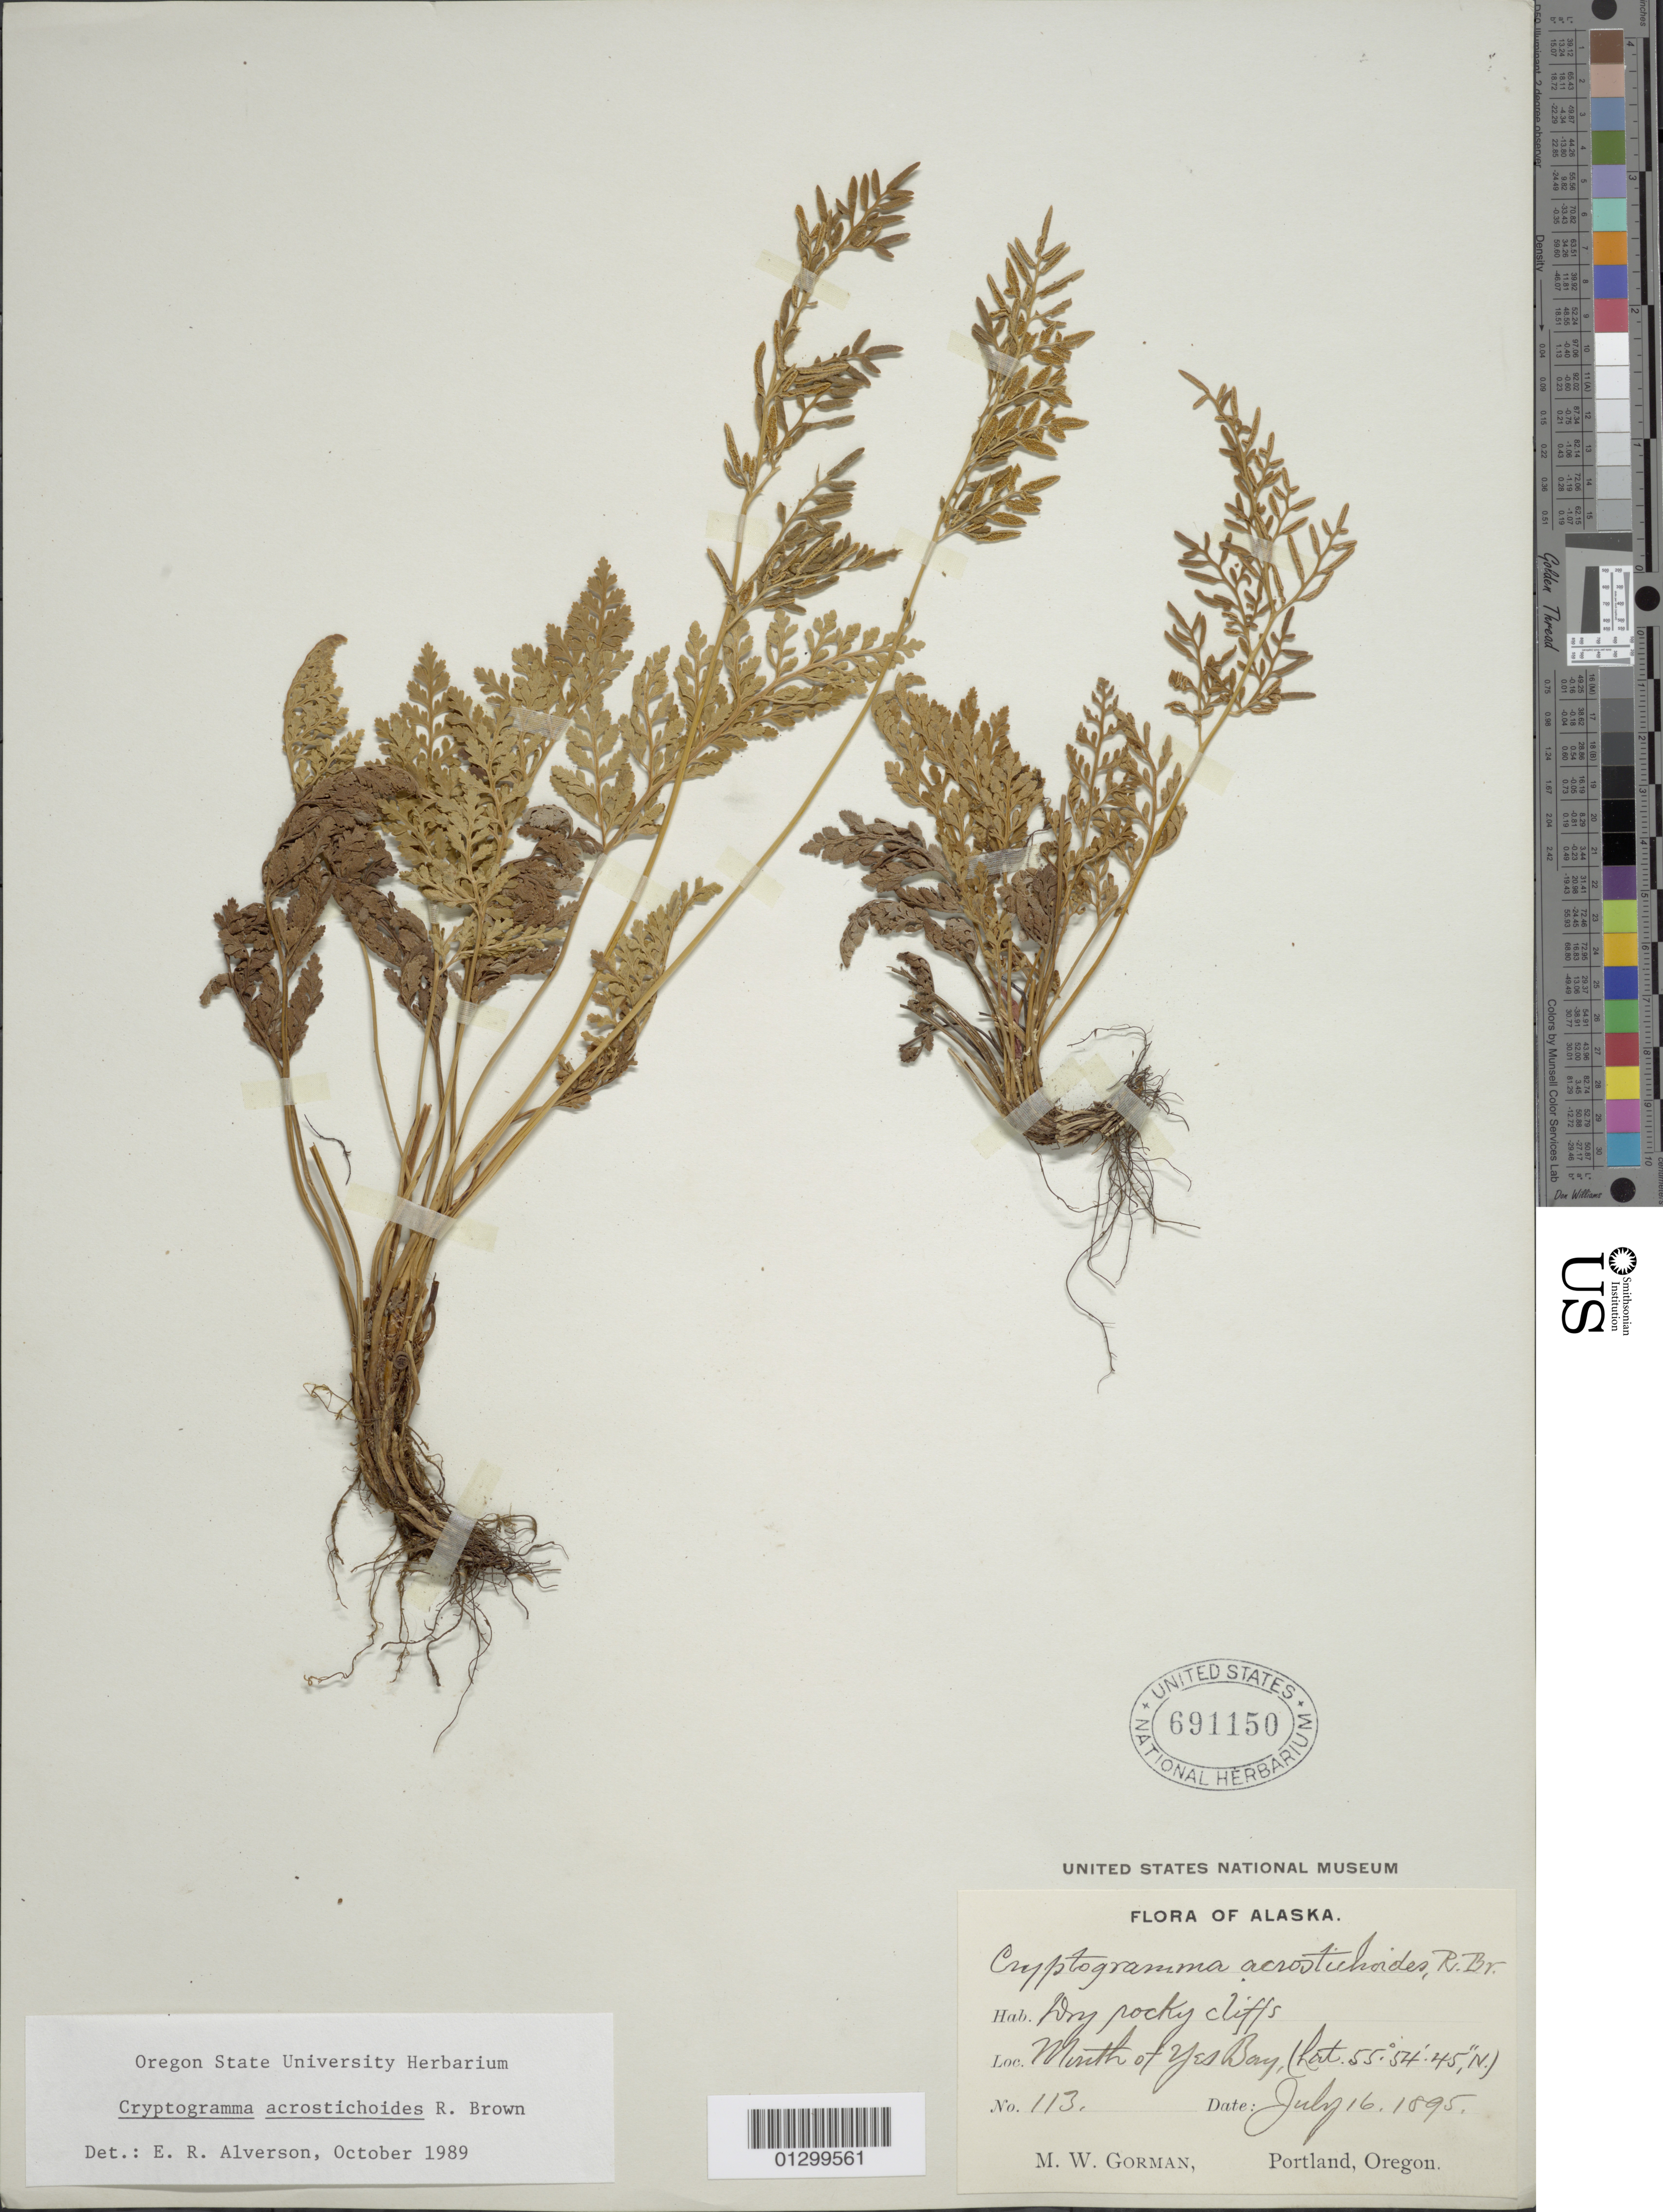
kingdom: Plantae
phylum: Tracheophyta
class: Polypodiopsida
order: Polypodiales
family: Pteridaceae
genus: Cryptogramma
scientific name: Cryptogramma acrostichoides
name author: R. Br.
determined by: Alverson, E.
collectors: M. W. Gorman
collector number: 113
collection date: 1895-07-16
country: United States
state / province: Alaska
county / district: Ketchikan Gateway Borough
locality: Mouth of Yes Bay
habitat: Dry rocky cliffs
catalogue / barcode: US 691150